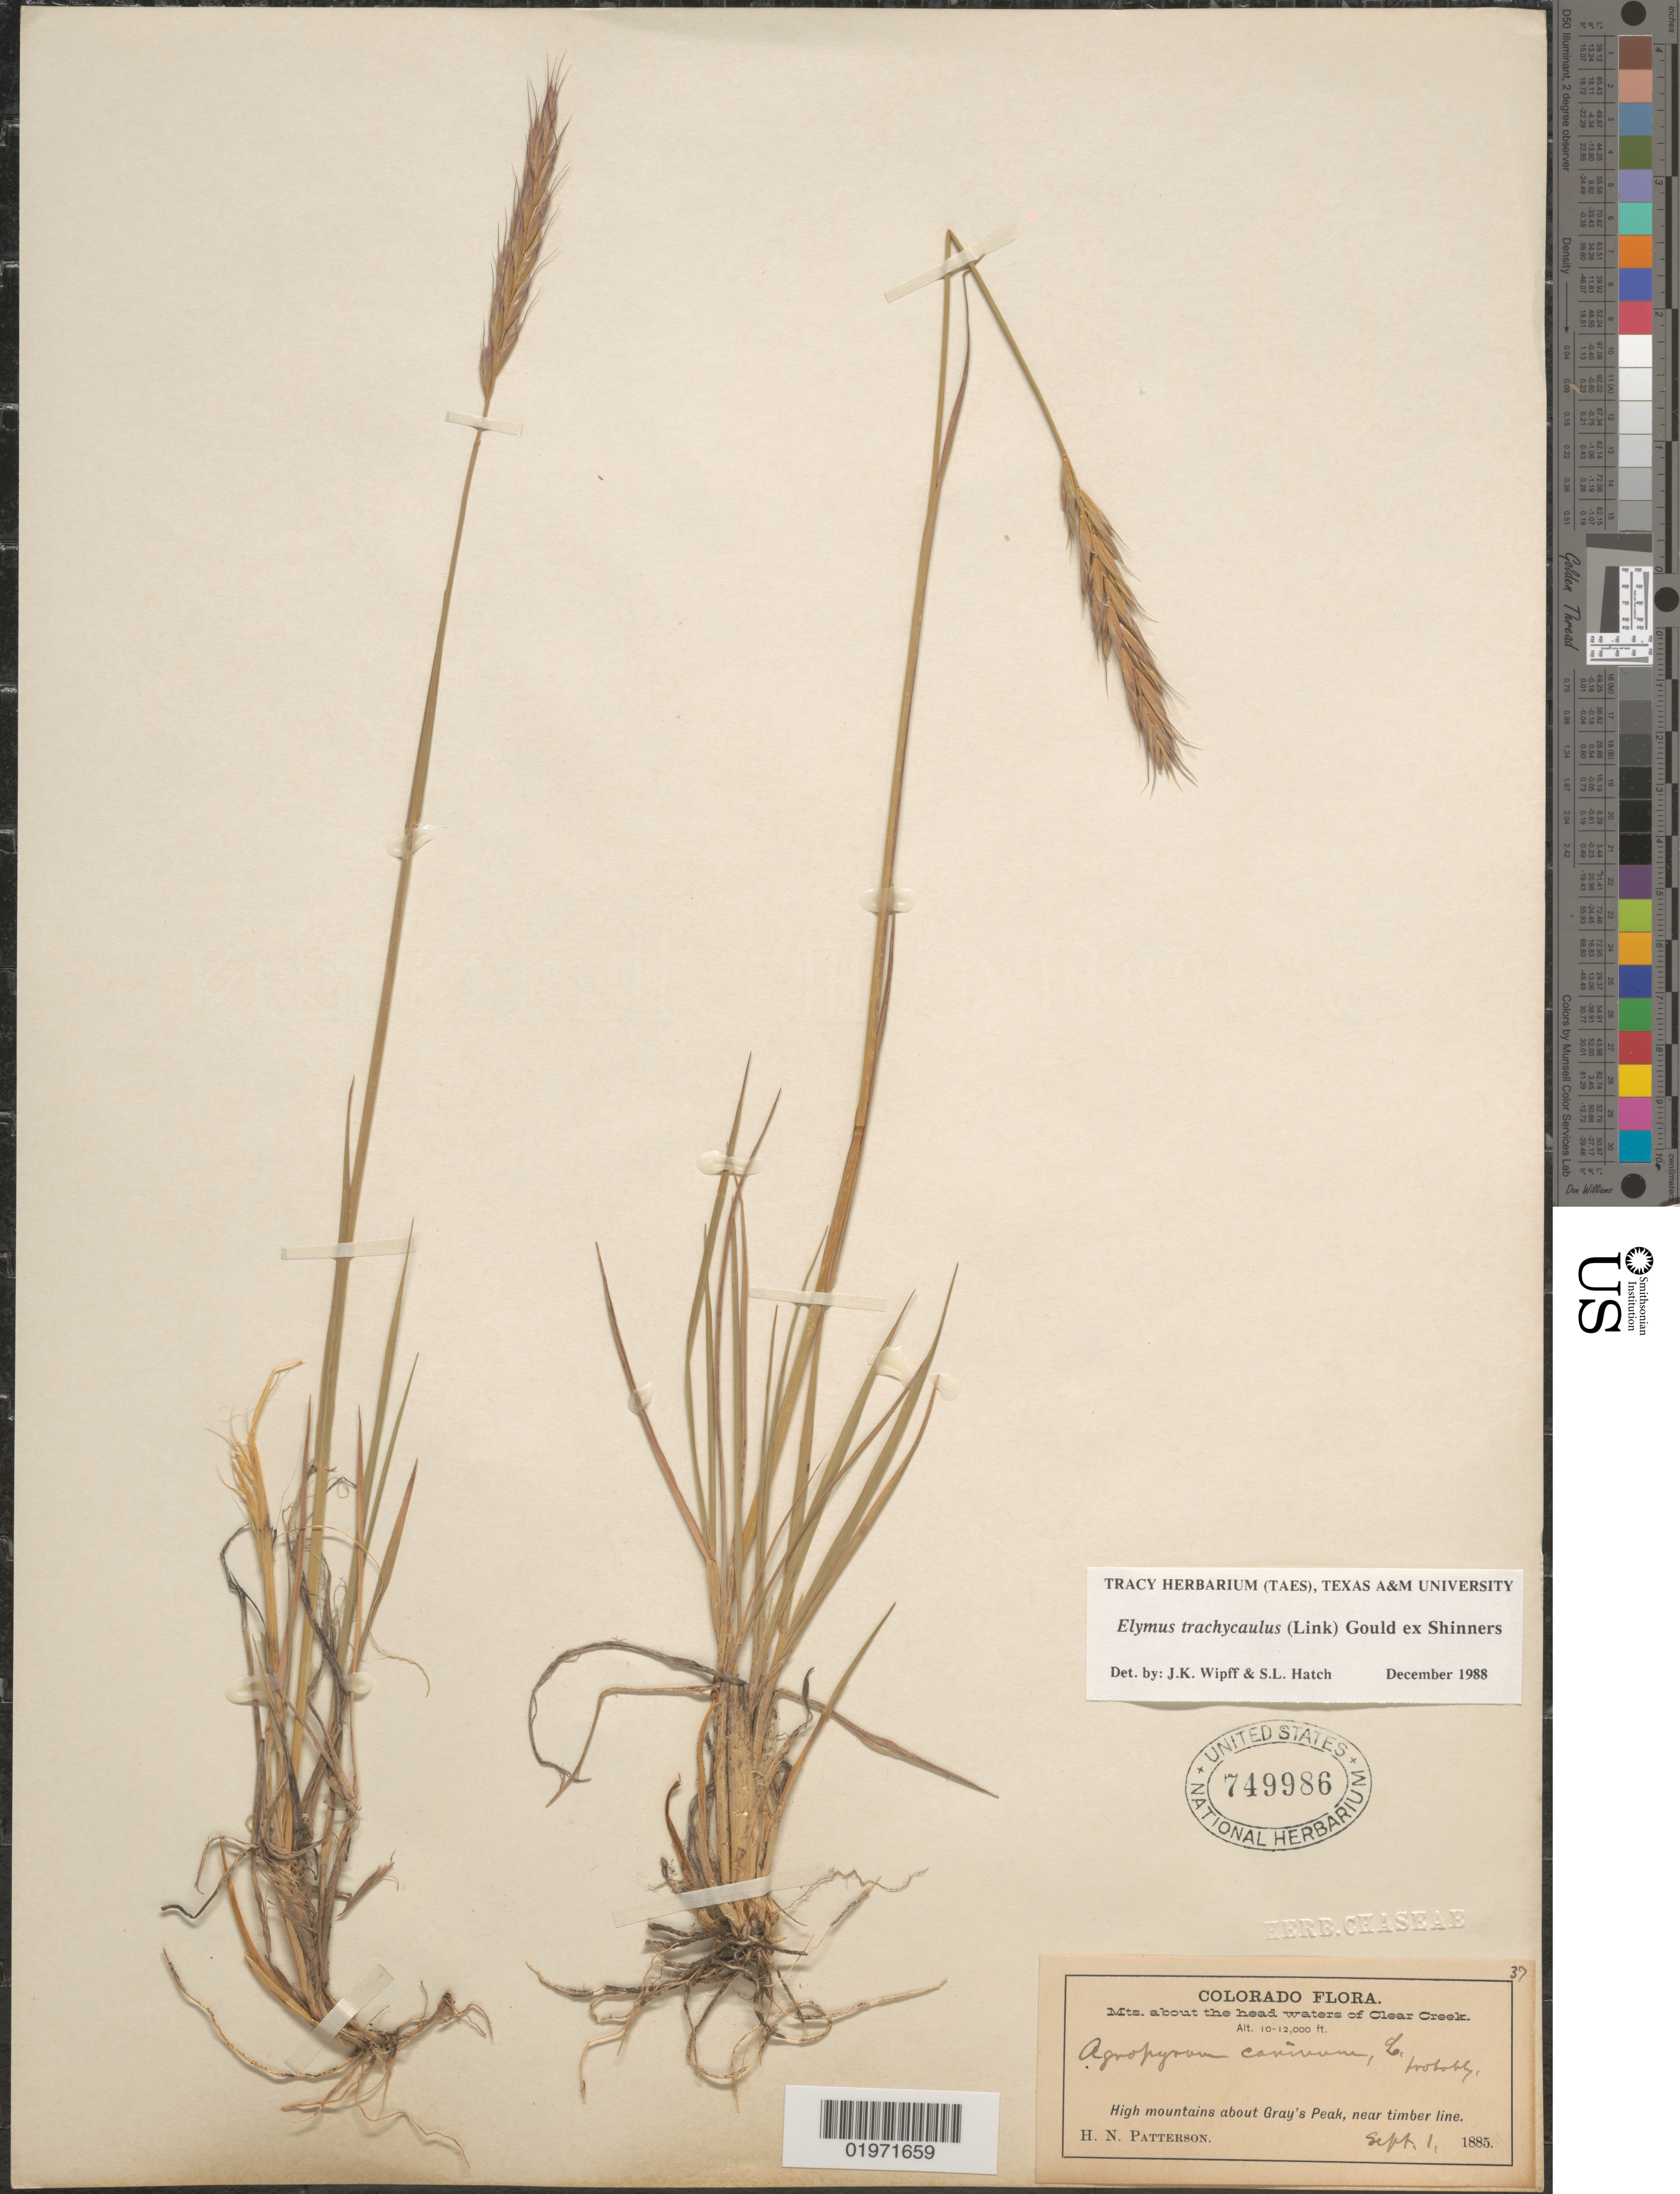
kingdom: Plantae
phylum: Tracheophyta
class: Liliopsida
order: Poales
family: Poaceae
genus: Elymus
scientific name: Elymus trachycaulus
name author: (Link) Gould ex Shinners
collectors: H. N. Patterson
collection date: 1885-09-01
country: United States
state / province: Colorado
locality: Mts. about the head waters of Clear Creek. High mountains about Gray's Peak, near timber line.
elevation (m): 3048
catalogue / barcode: US 749986